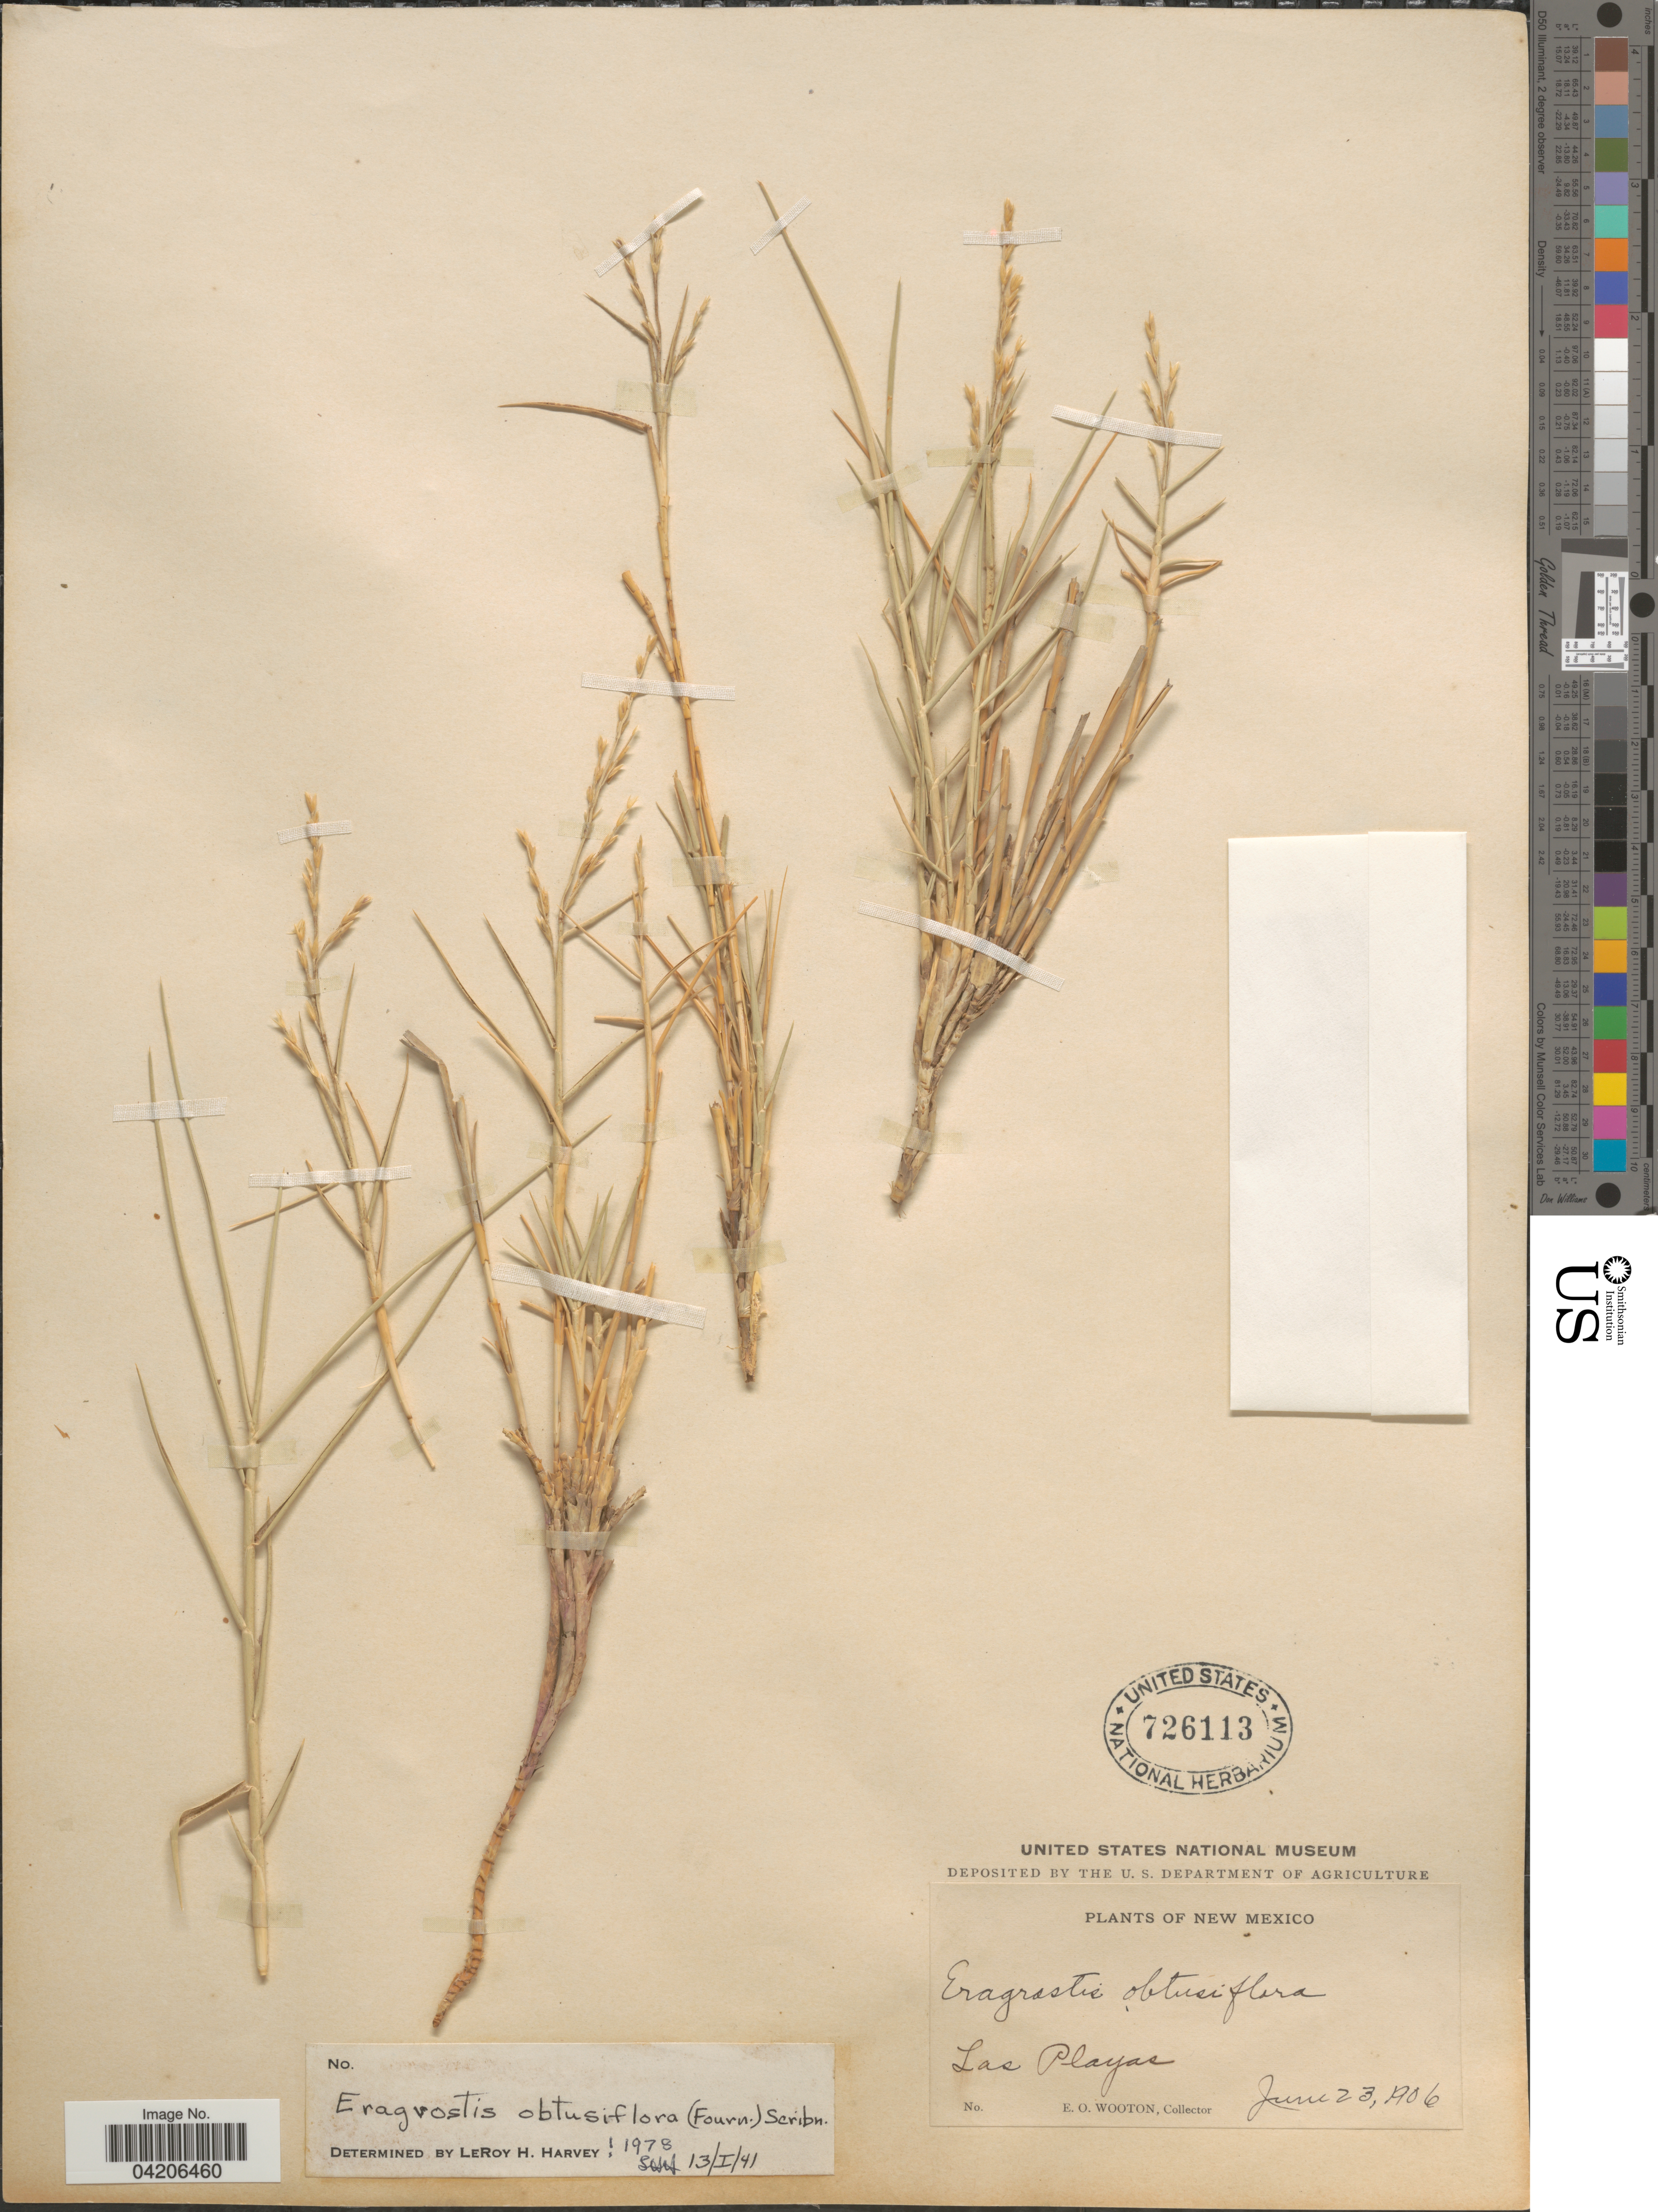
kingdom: Plantae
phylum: Tracheophyta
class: Liliopsida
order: Poales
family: Poaceae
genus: Kalinia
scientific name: Kalinia obtusiflora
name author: (E. Fourn.) H.L. Bell & Columbus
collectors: E. O. Wooton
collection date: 1906-06-23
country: United States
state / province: New Mexico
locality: Las Playas.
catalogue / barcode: US 726113